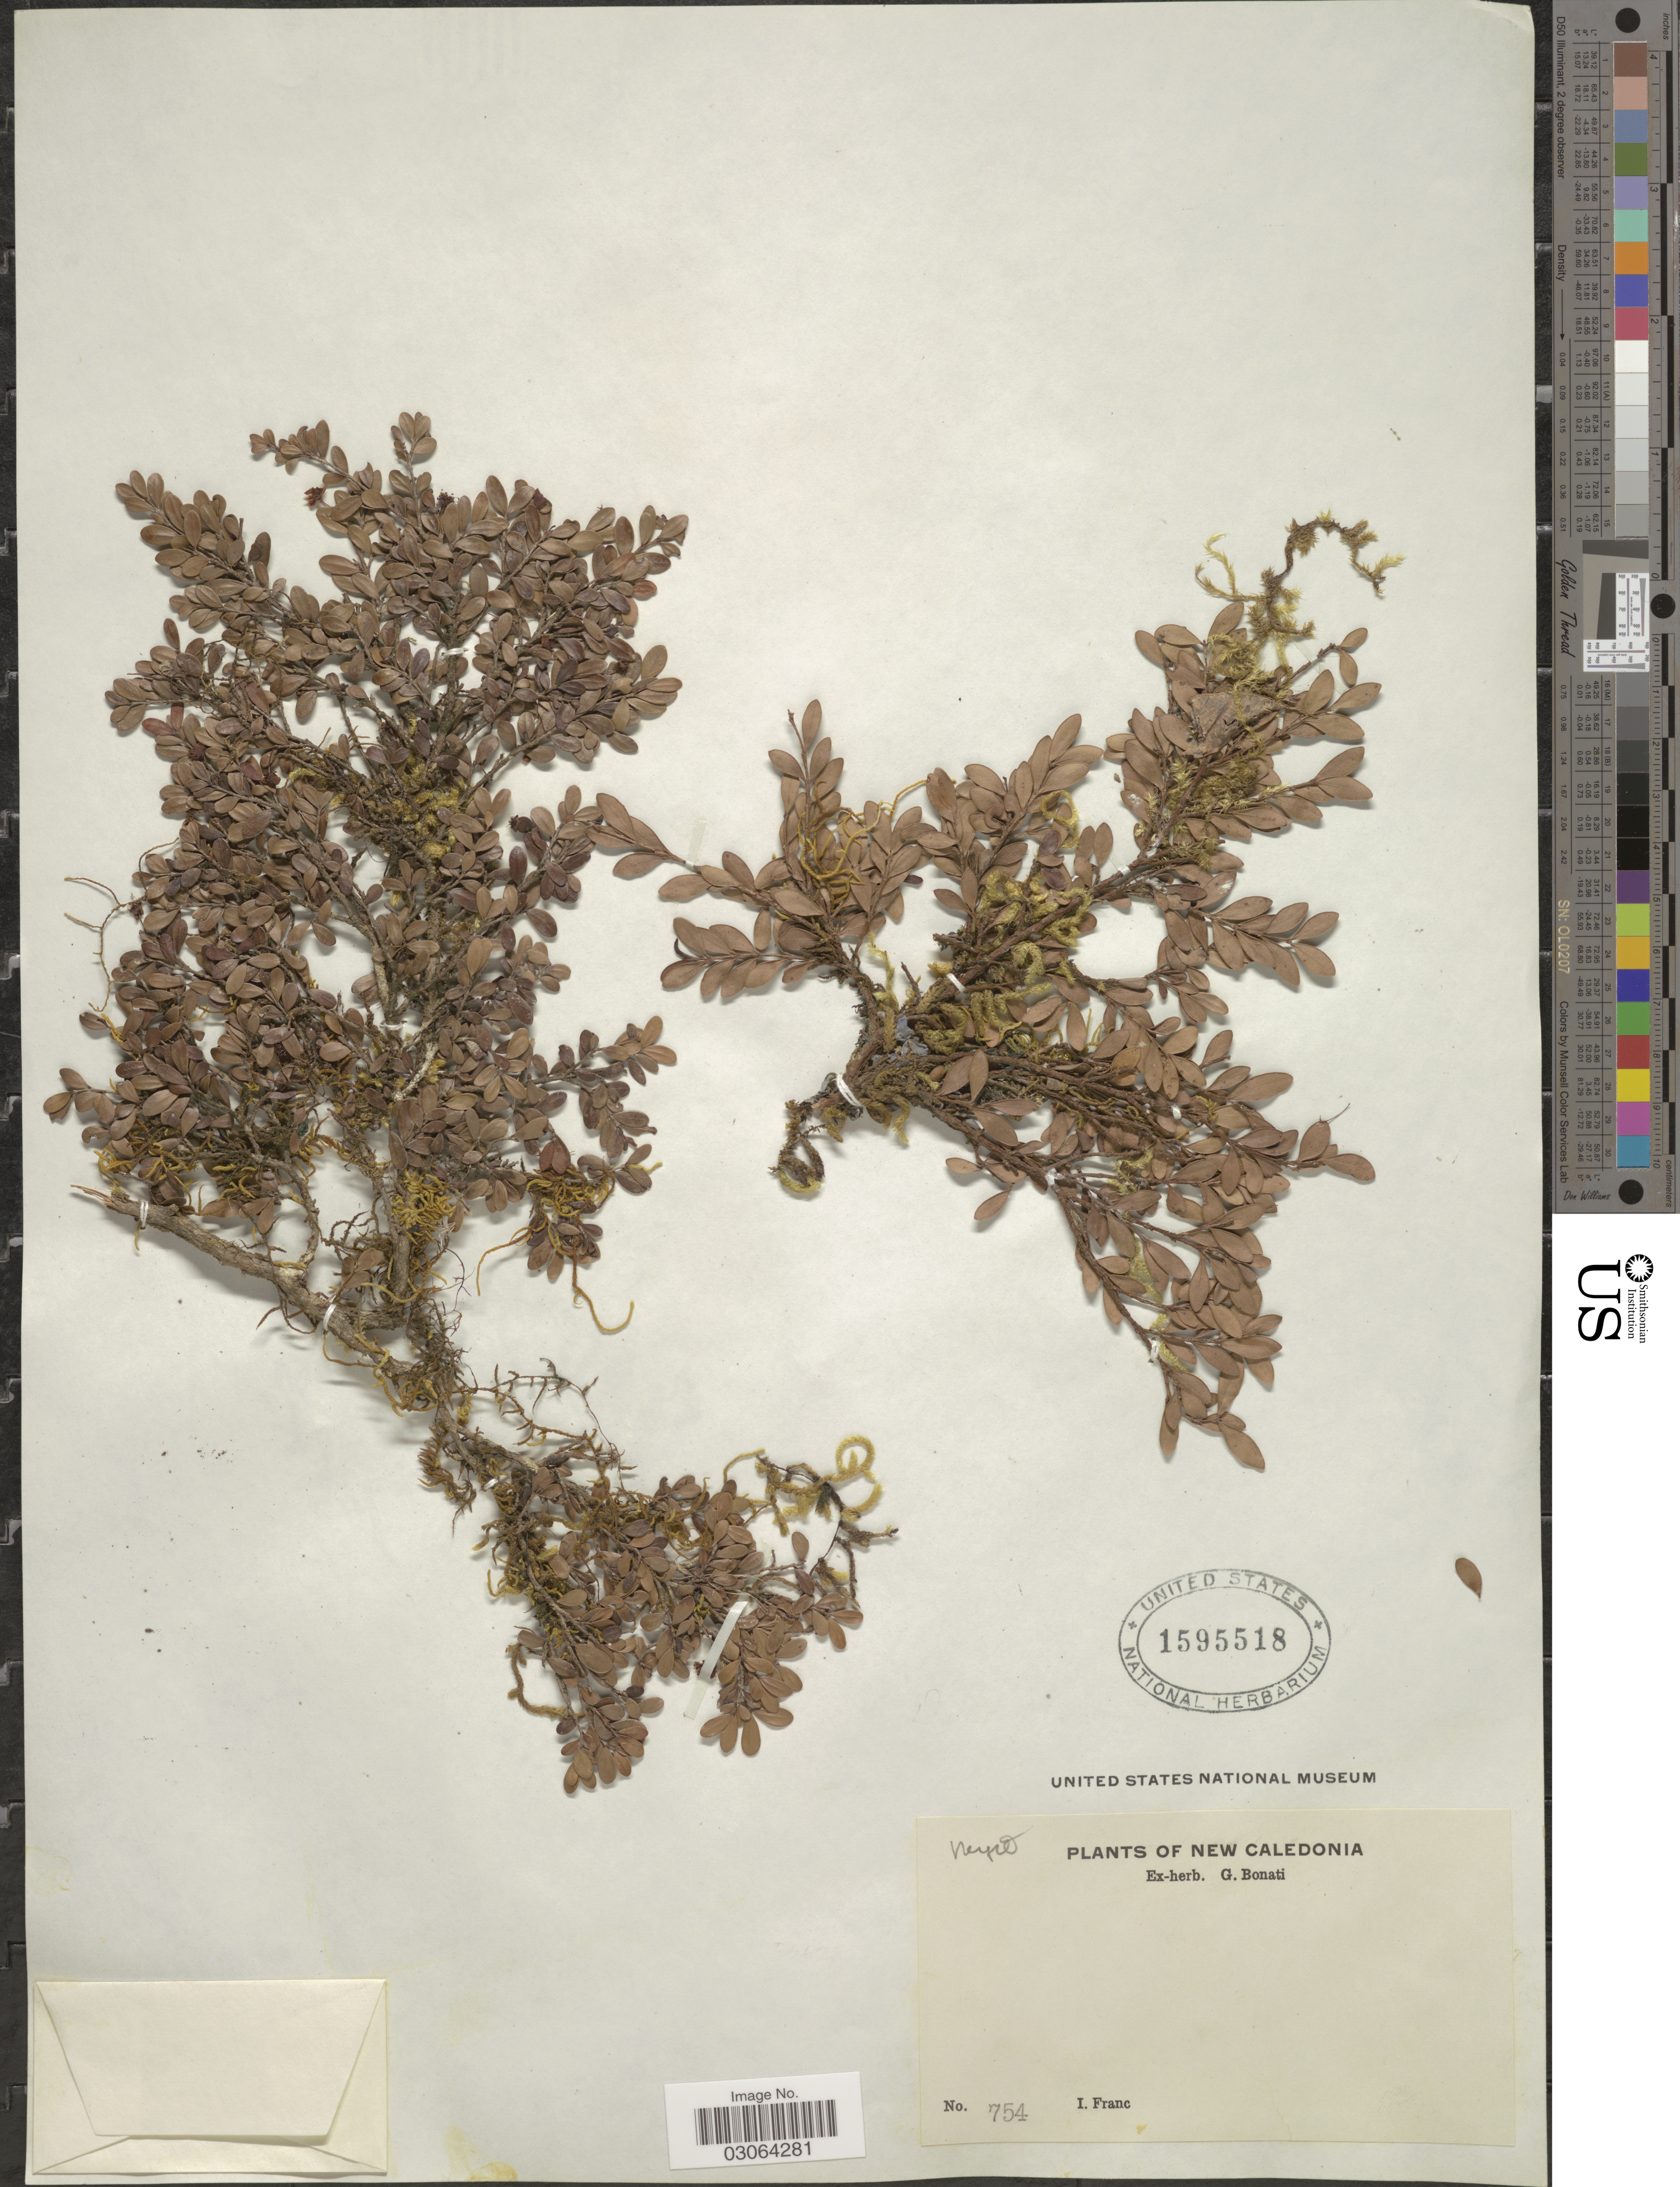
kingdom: Plantae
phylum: Tracheophyta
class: Magnoliopsida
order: Myrtales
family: Myrtaceae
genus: Eugenia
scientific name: Eugenia horizontalis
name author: Pancher ex Brongn. & Gris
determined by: Dawson, J.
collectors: I. Franc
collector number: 754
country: New Caledonia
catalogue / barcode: US 1595518